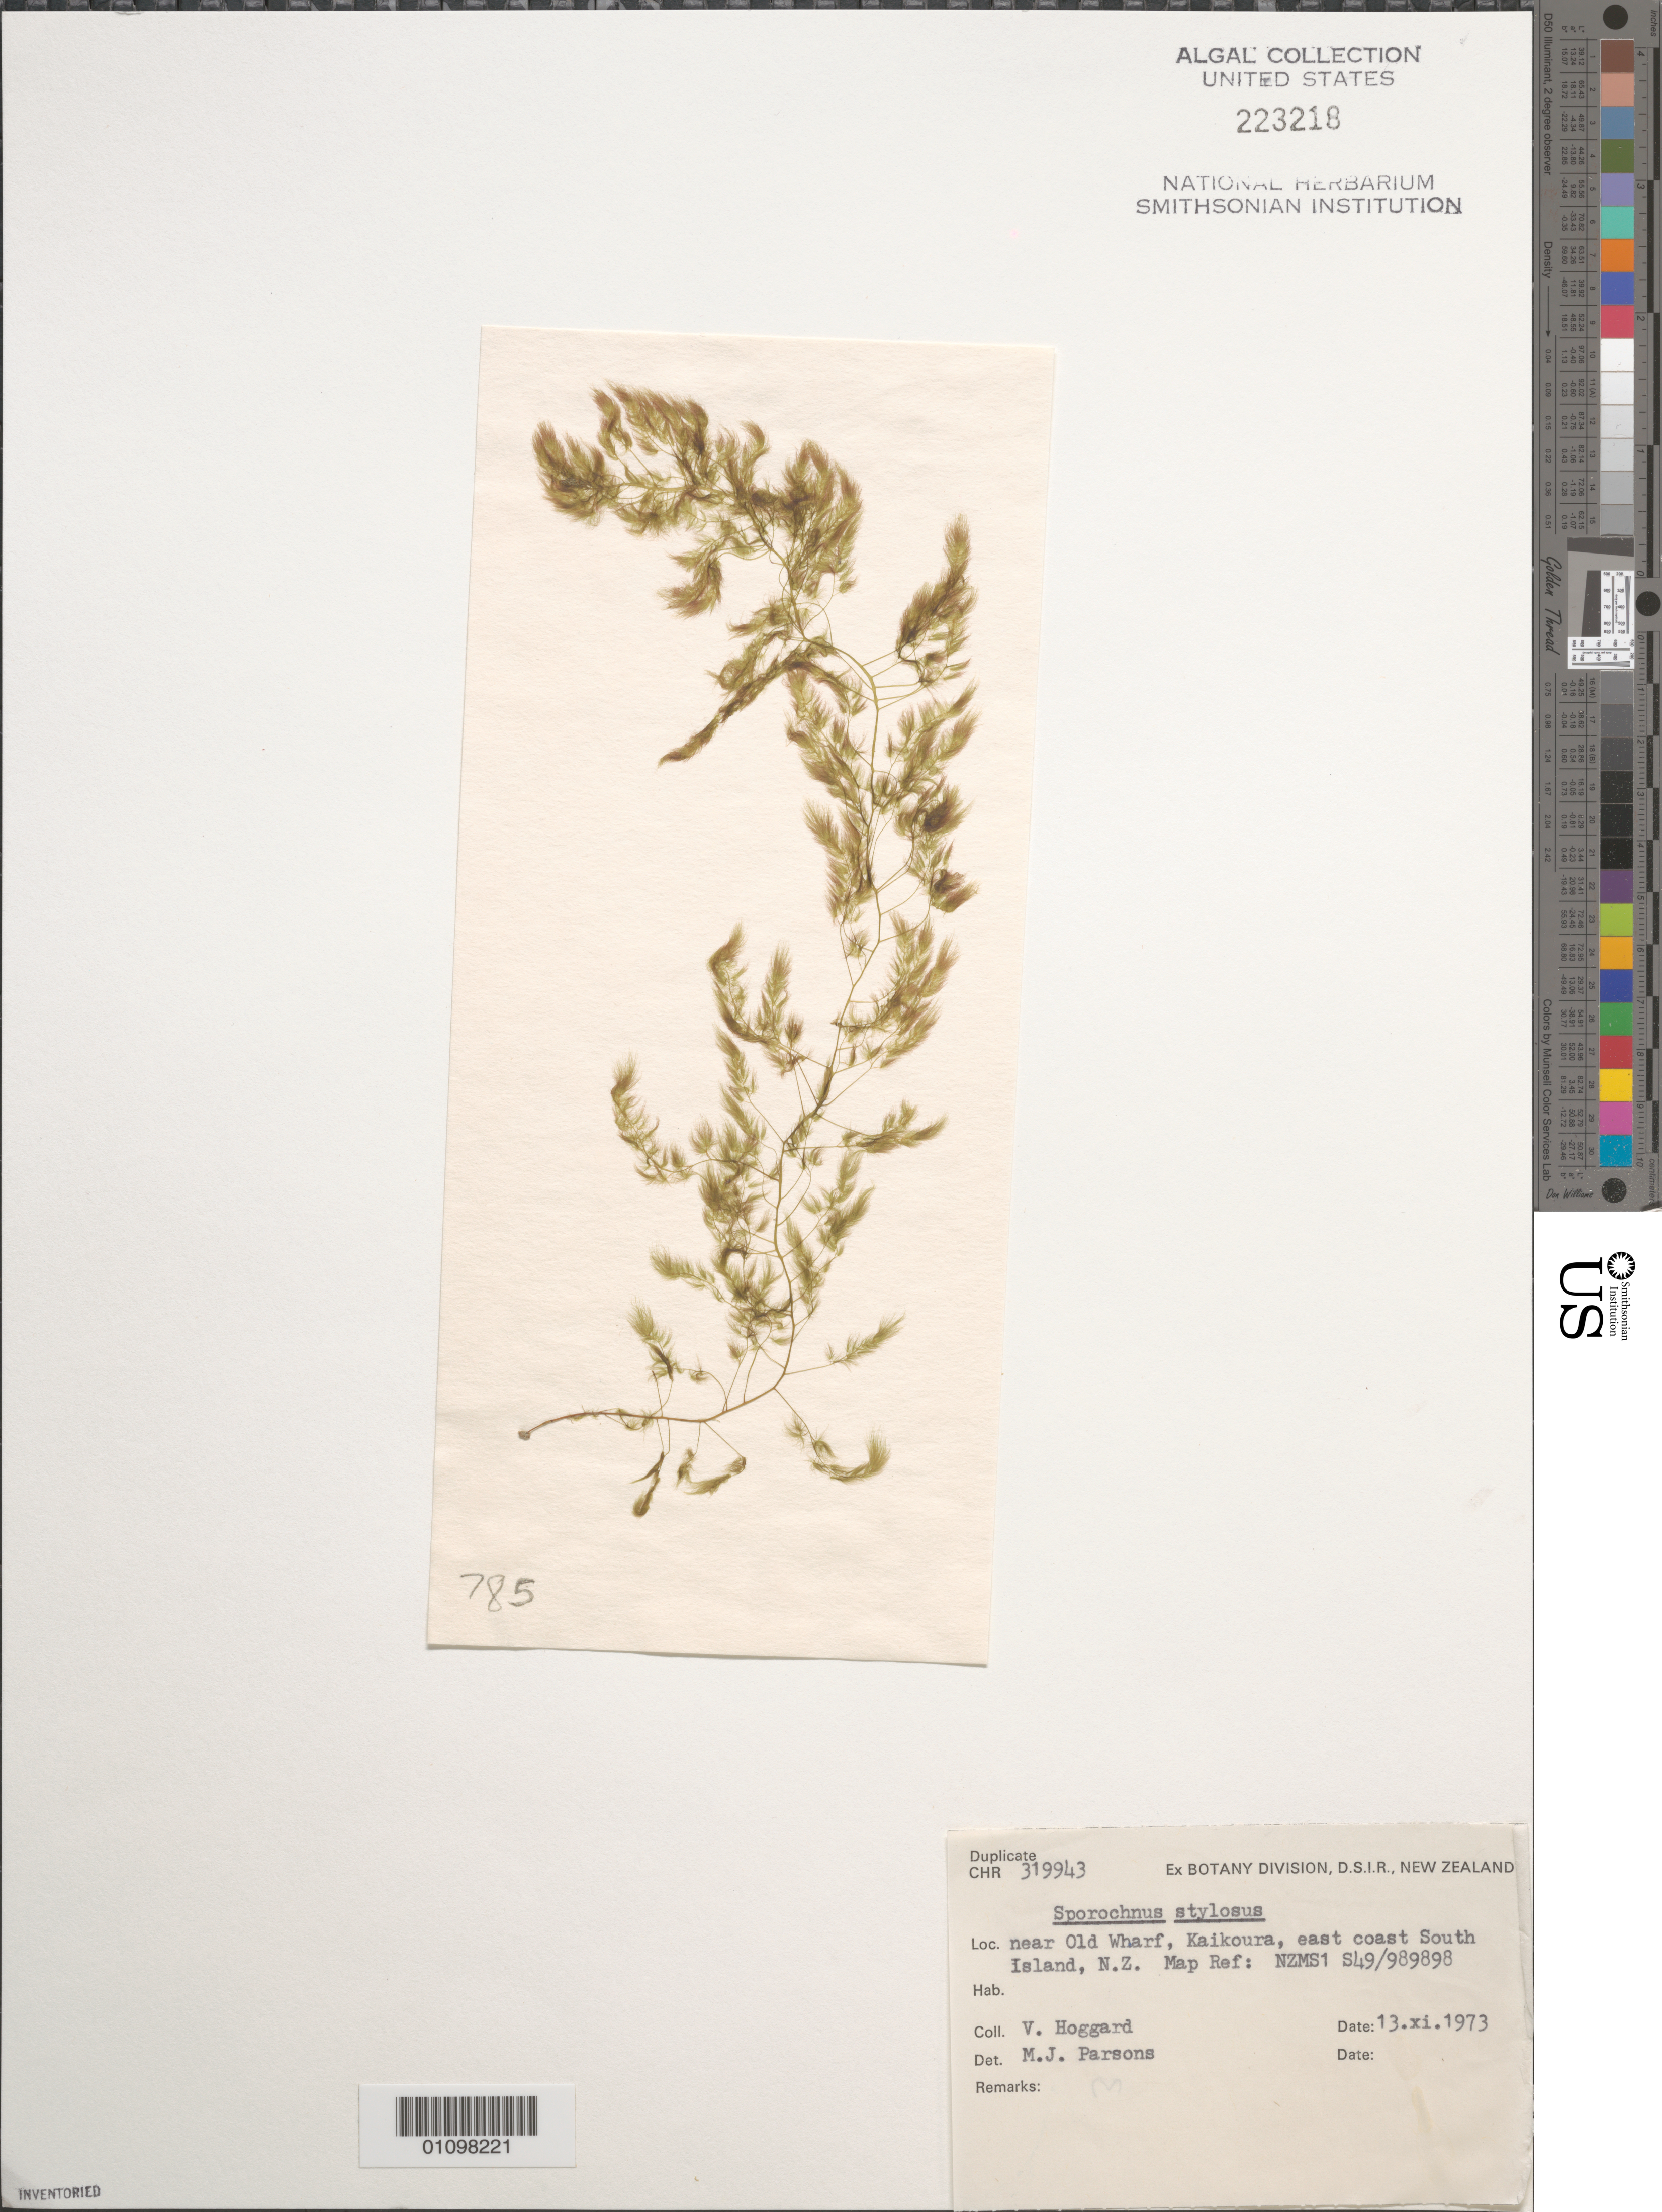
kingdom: Chromista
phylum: Ochrophyta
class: Phaeophyceae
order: Sporochnales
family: Sporochnaceae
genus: Sporochnus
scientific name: Sporochnus stylosus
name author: Harv.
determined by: Parsons, M. J.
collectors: V. Hoggard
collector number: Duplicate CHR 319943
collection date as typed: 13 Nov 1973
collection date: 1973-11-13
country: New Zealand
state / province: Canterbury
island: South Island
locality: Kaikoura, near Old Wharf, east coast of South Island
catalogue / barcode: US 223218